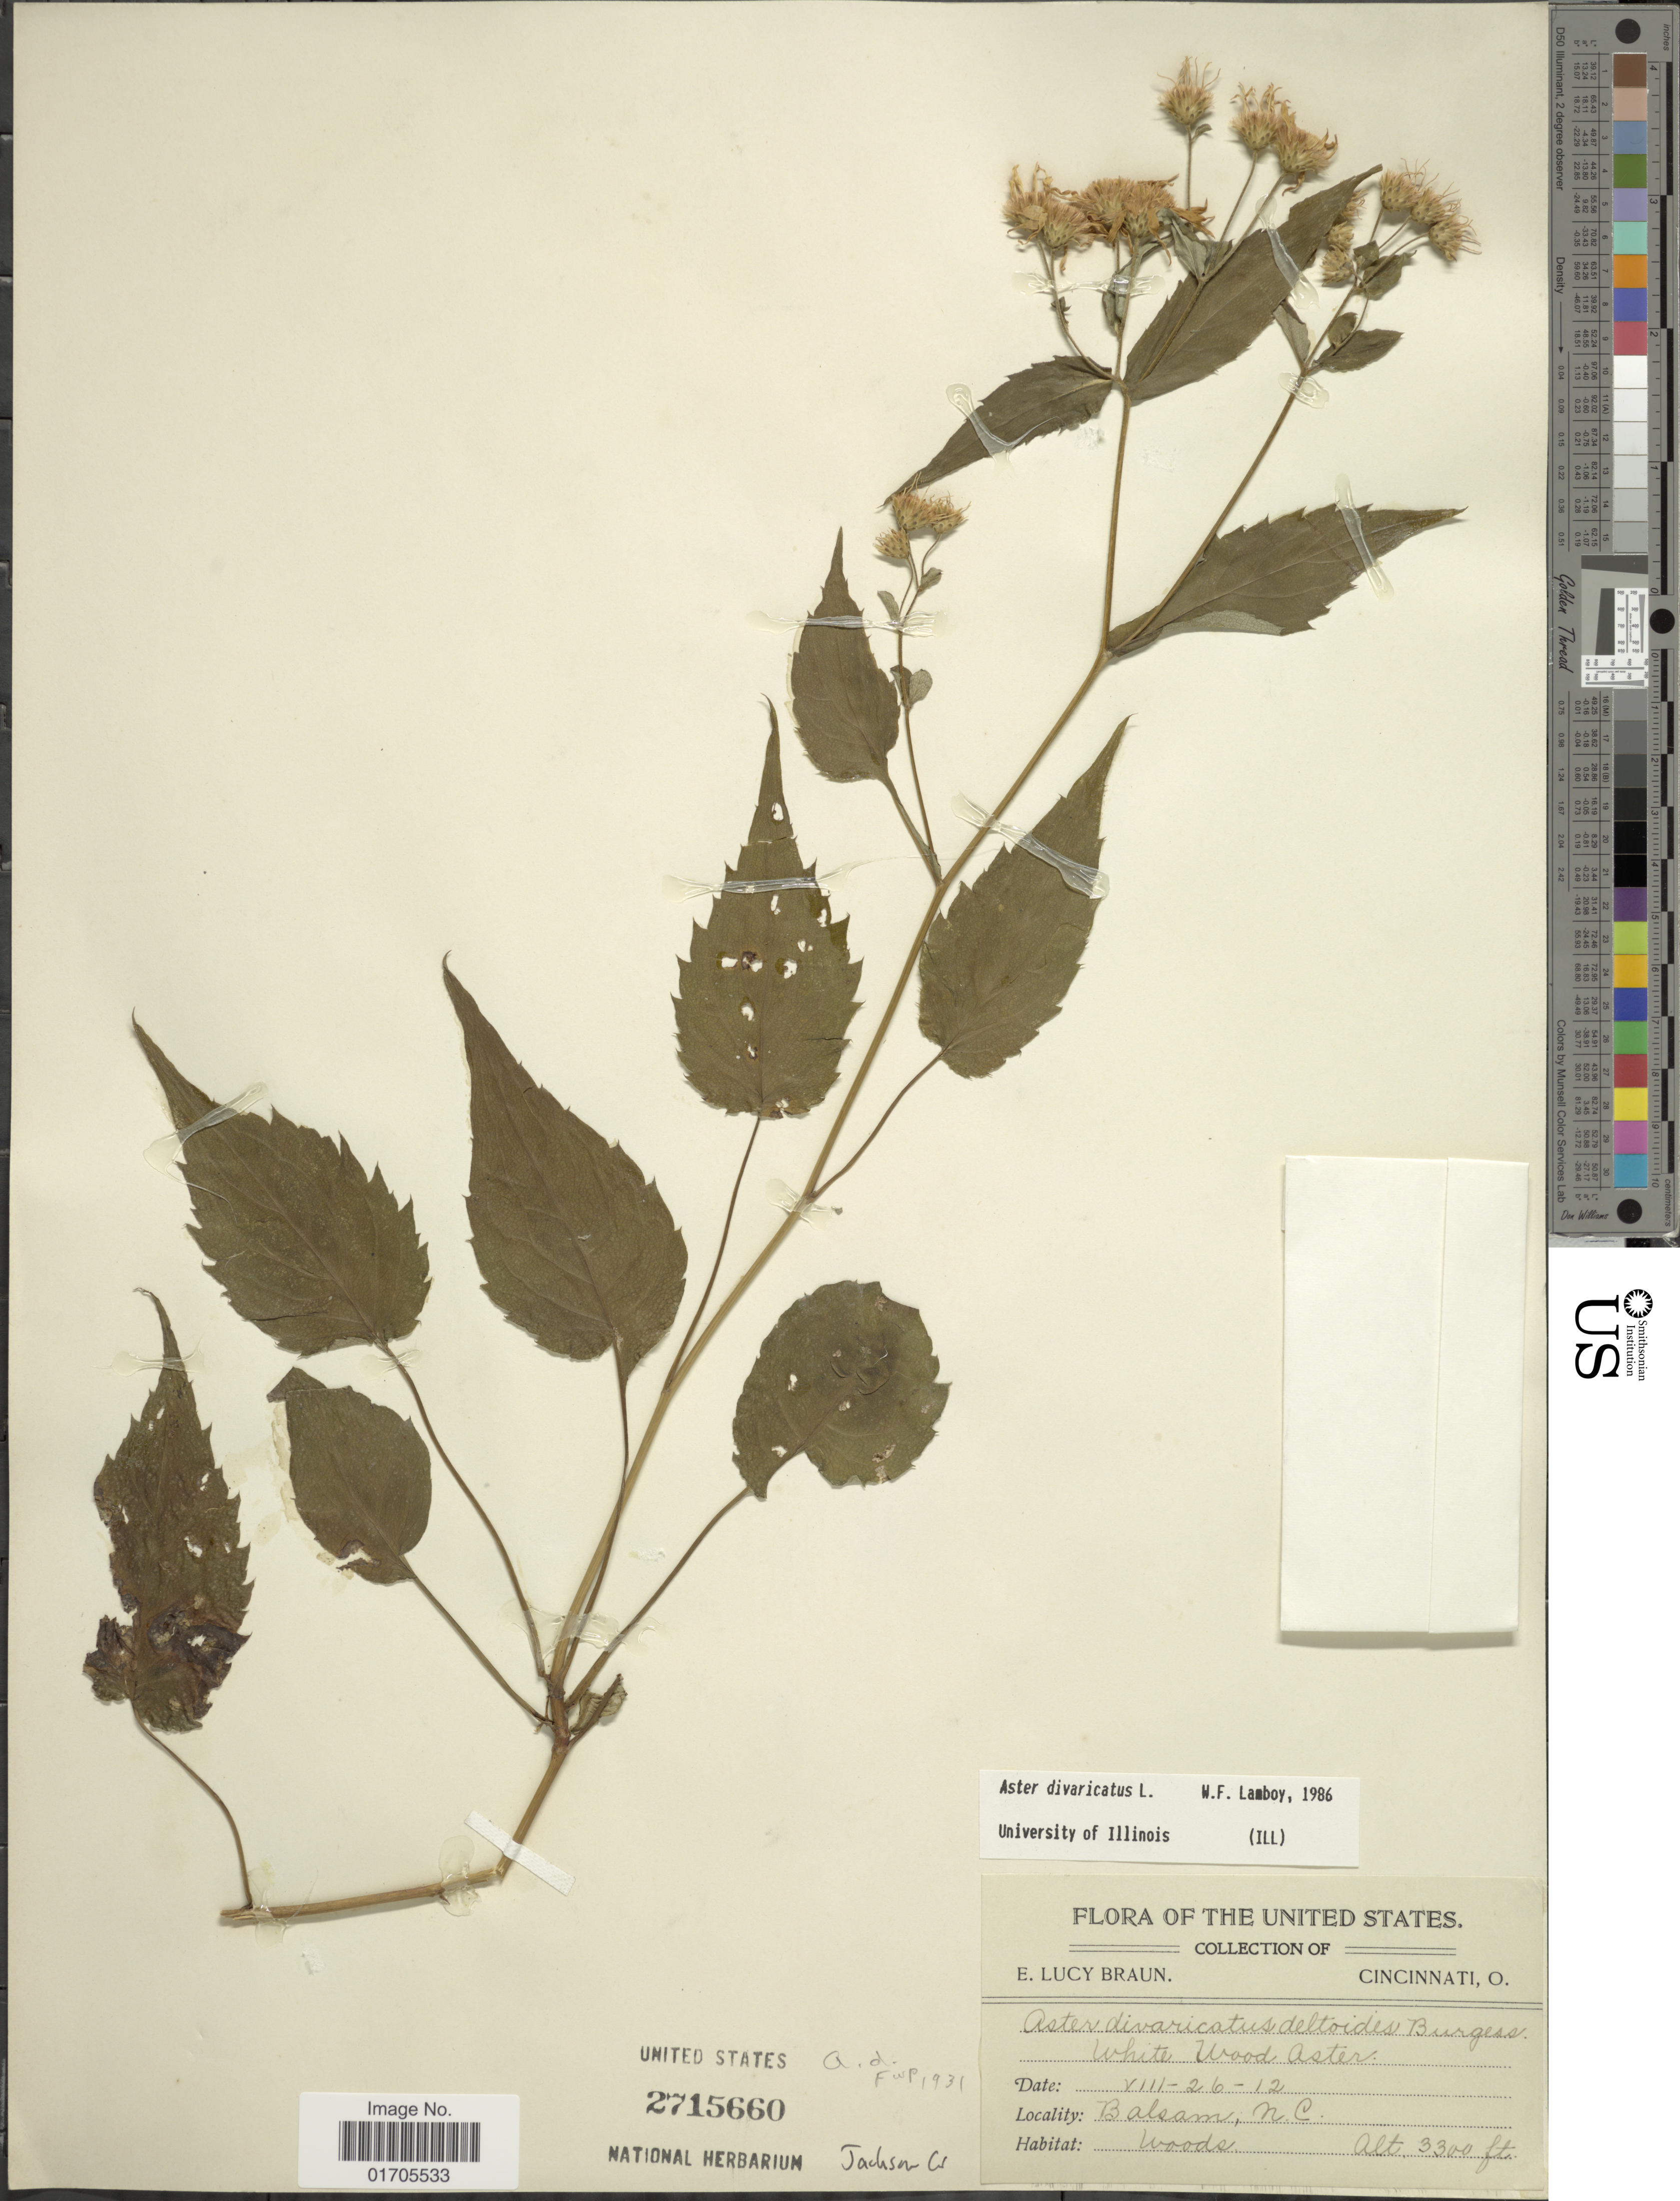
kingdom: Plantae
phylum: Tracheophyta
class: Magnoliopsida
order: Asterales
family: Asteraceae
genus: Eurybia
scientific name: Eurybia divaricata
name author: (L.) G.L. Nesom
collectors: E. L. Braun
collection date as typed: Transcribed d/m/y: 26/8/12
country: United States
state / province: North Carolina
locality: Balsam, N.C.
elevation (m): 1006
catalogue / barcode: US 2715660